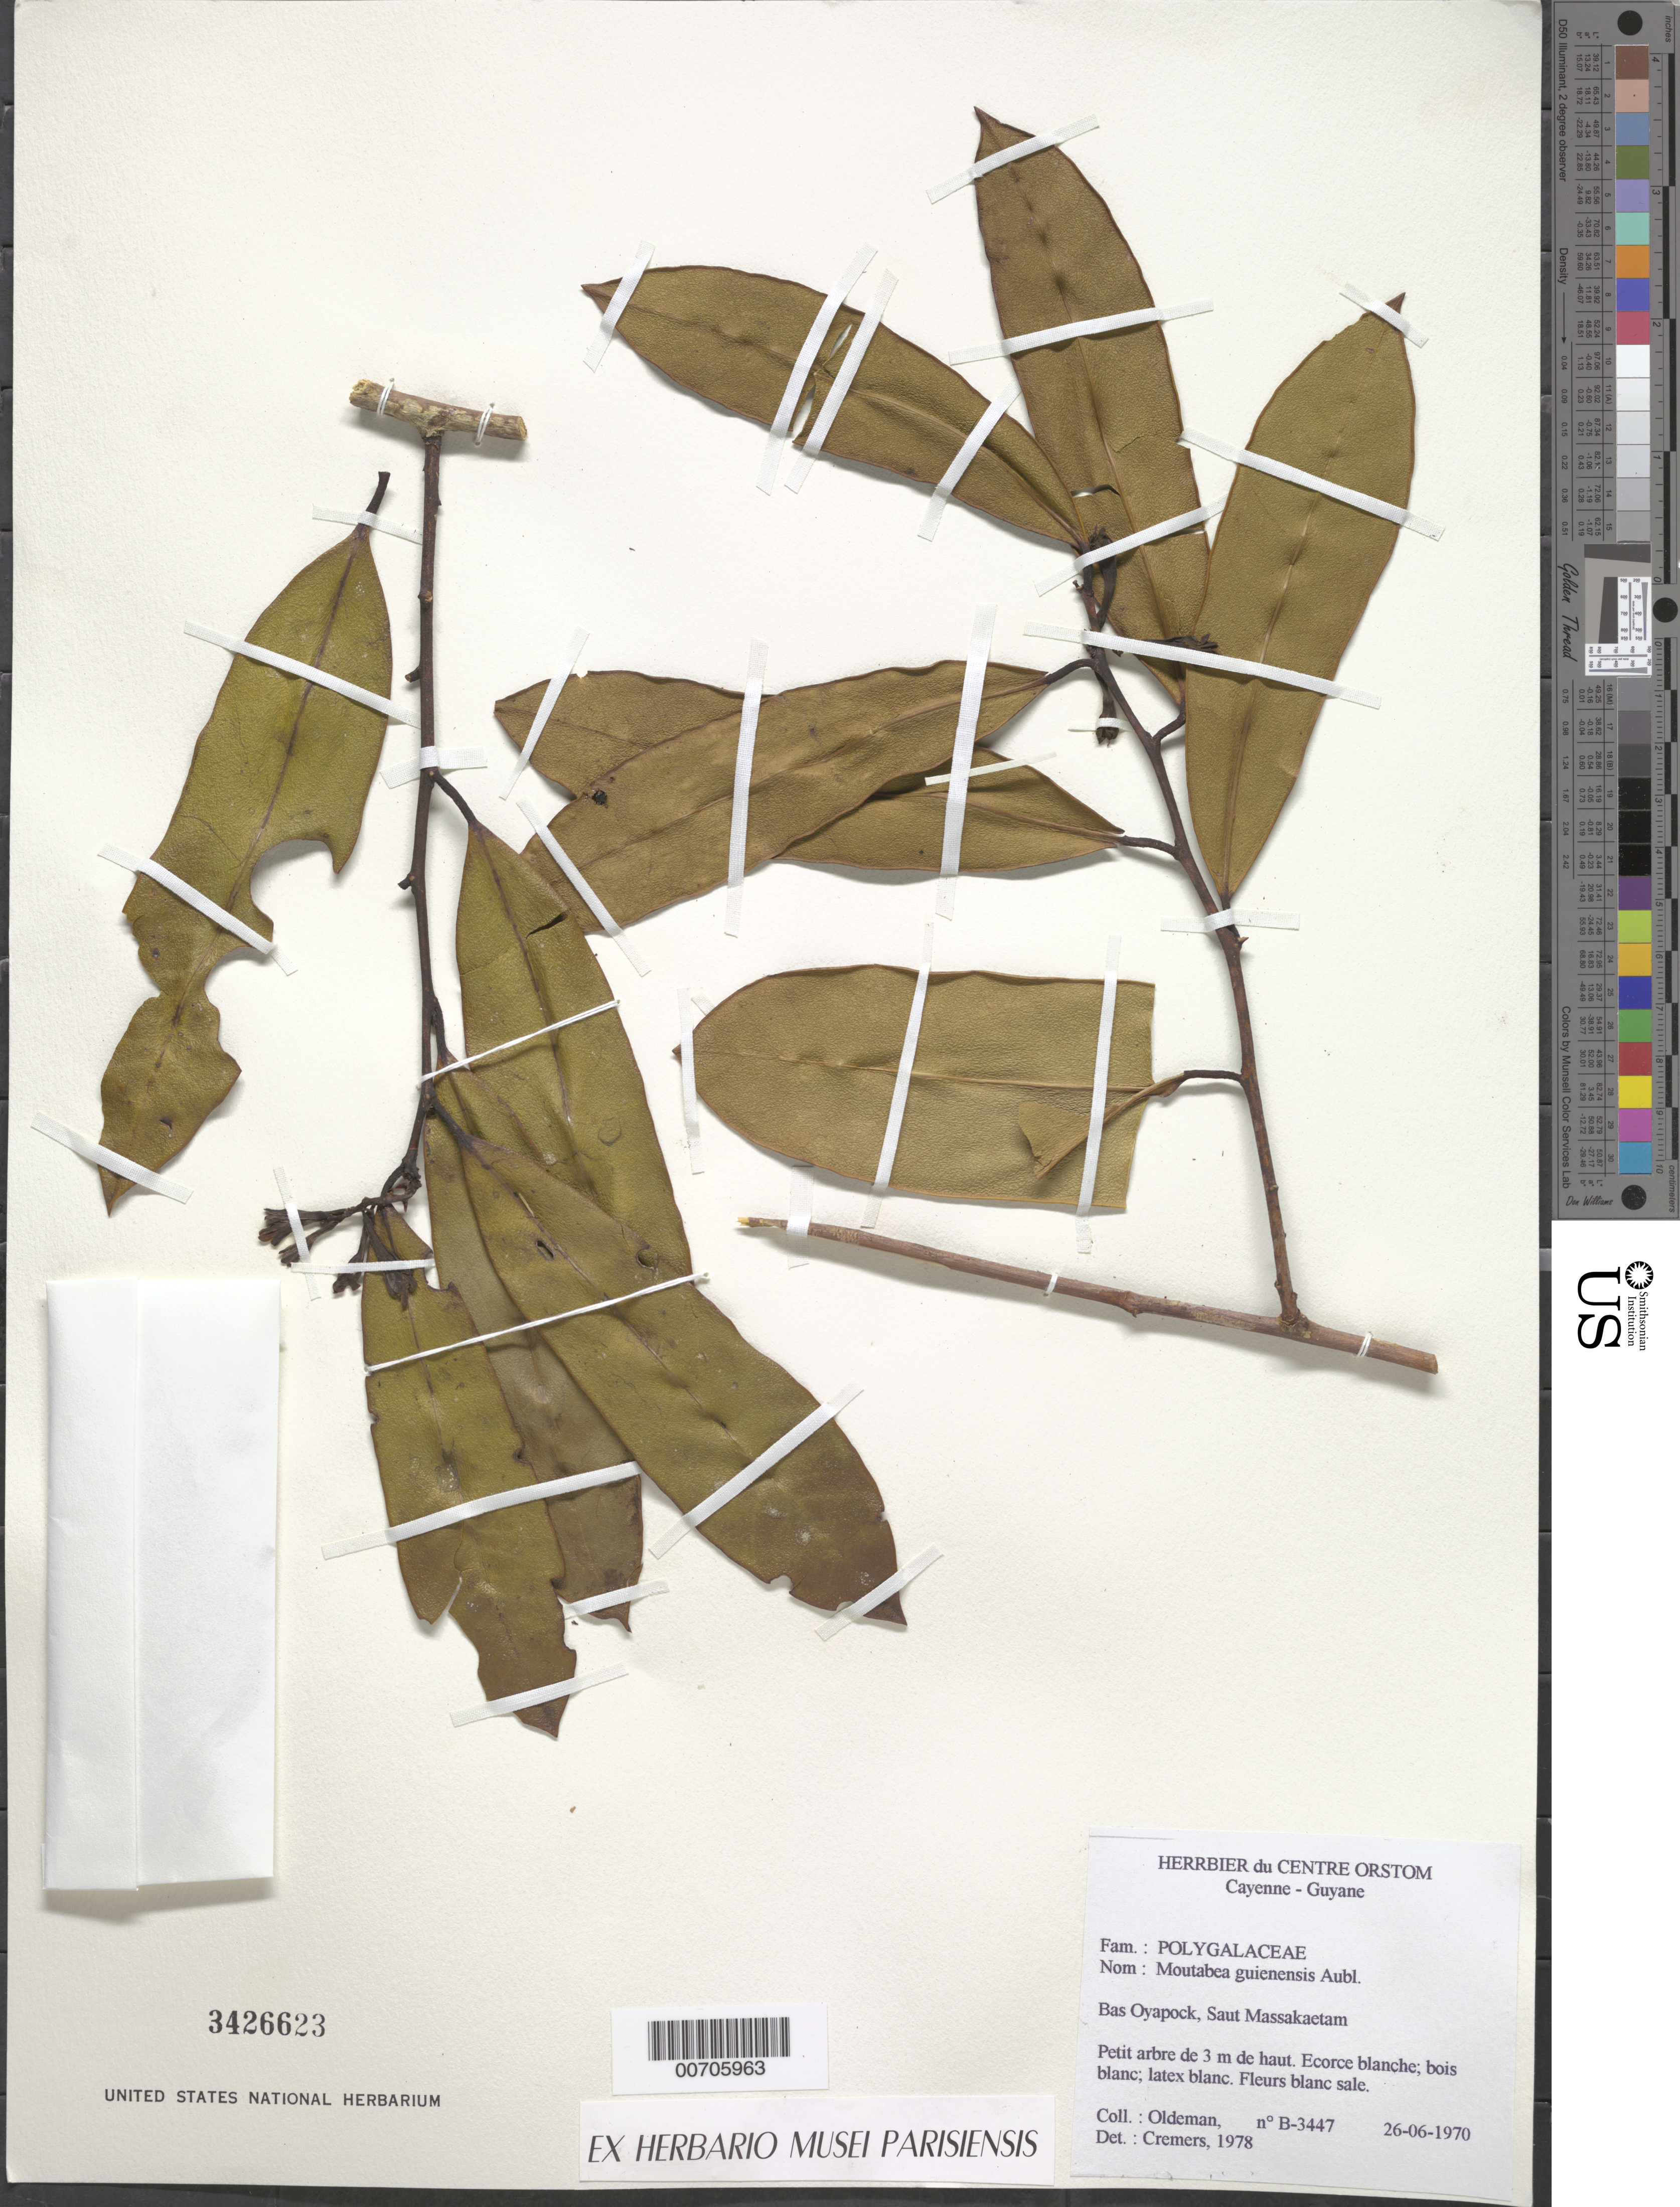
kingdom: Plantae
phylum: Tracheophyta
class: Magnoliopsida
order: Fabales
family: Polygalaceae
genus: Moutabea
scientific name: Moutabea guianensis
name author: Aubl.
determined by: Cremers, Georges A.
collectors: R. Oldeman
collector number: B 3447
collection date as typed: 26-Jun-70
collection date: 1970-06-26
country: French Guiana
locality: Bas Oyapock, saut Massakaetam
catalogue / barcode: US 3426623